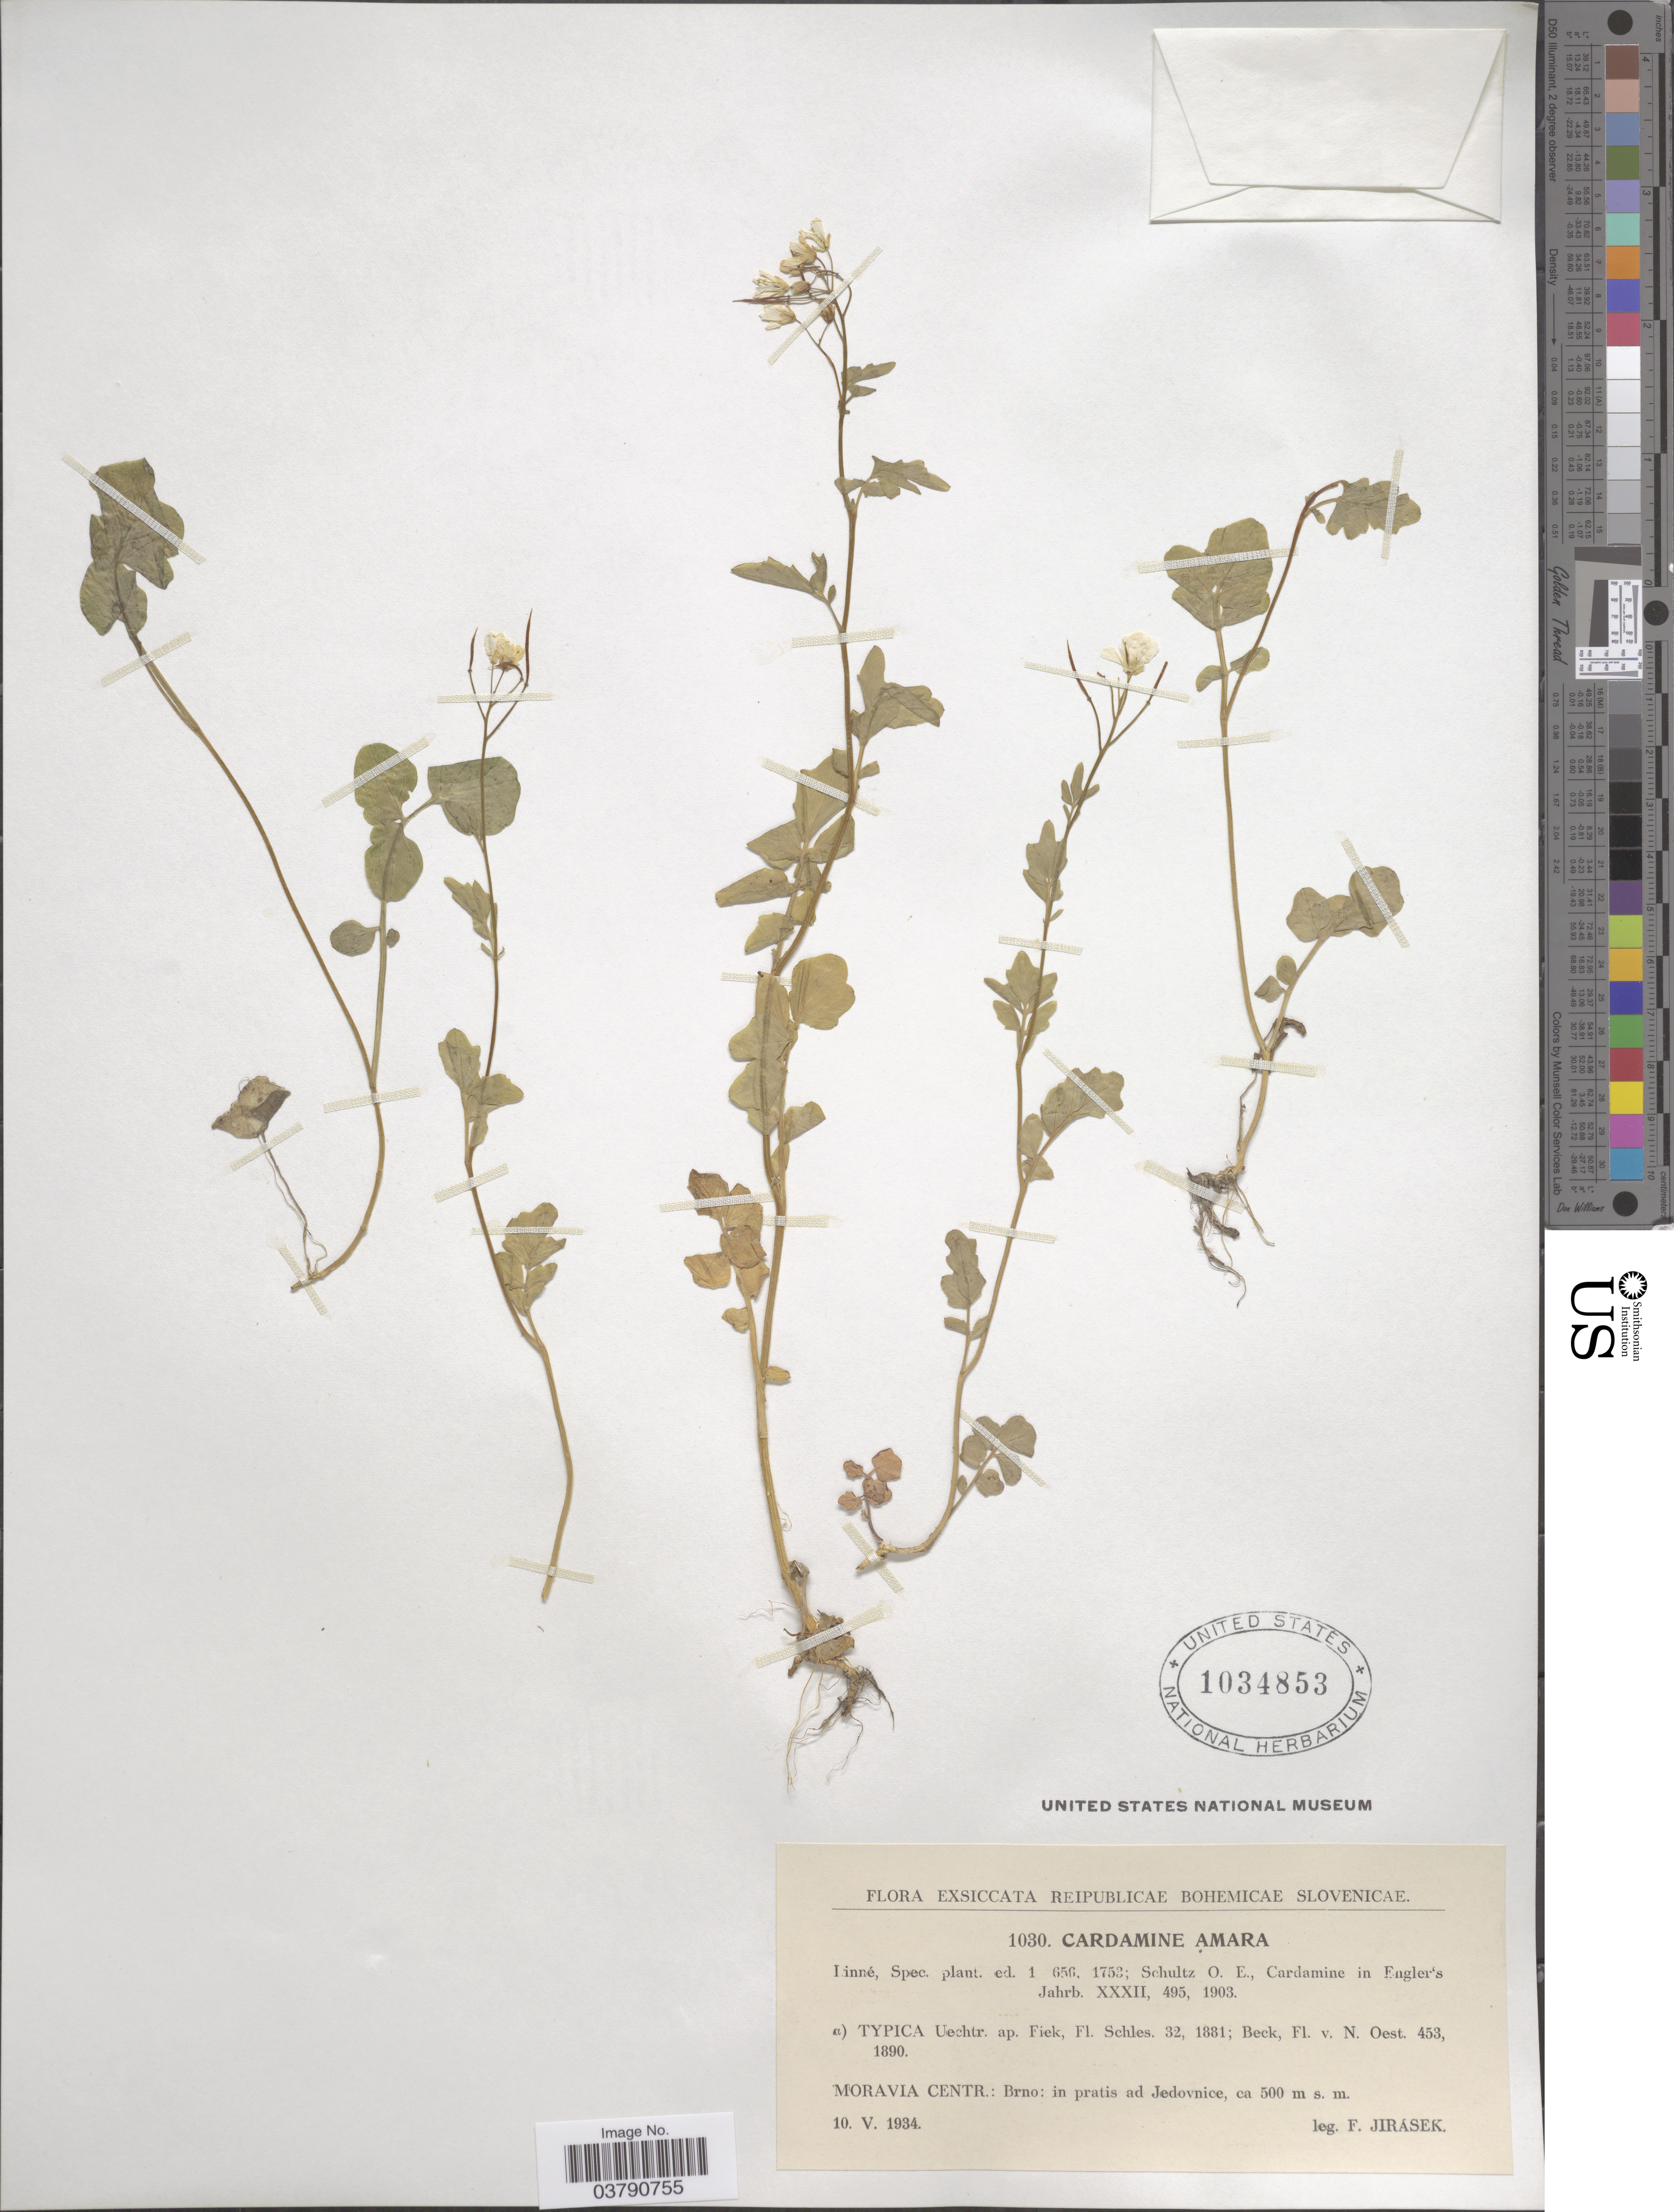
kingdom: Plantae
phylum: Tracheophyta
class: Magnoliopsida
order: Brassicales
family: Brassicaceae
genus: Cardamine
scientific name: Cardamine amara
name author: L.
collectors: F. Jirasek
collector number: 1030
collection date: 1934-05-10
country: Czechia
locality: Reipublicae Bohemicae Slovenicae. Moravia Centr.: Brno: in pratis ad Jedovnice.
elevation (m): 500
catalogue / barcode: US 1034853